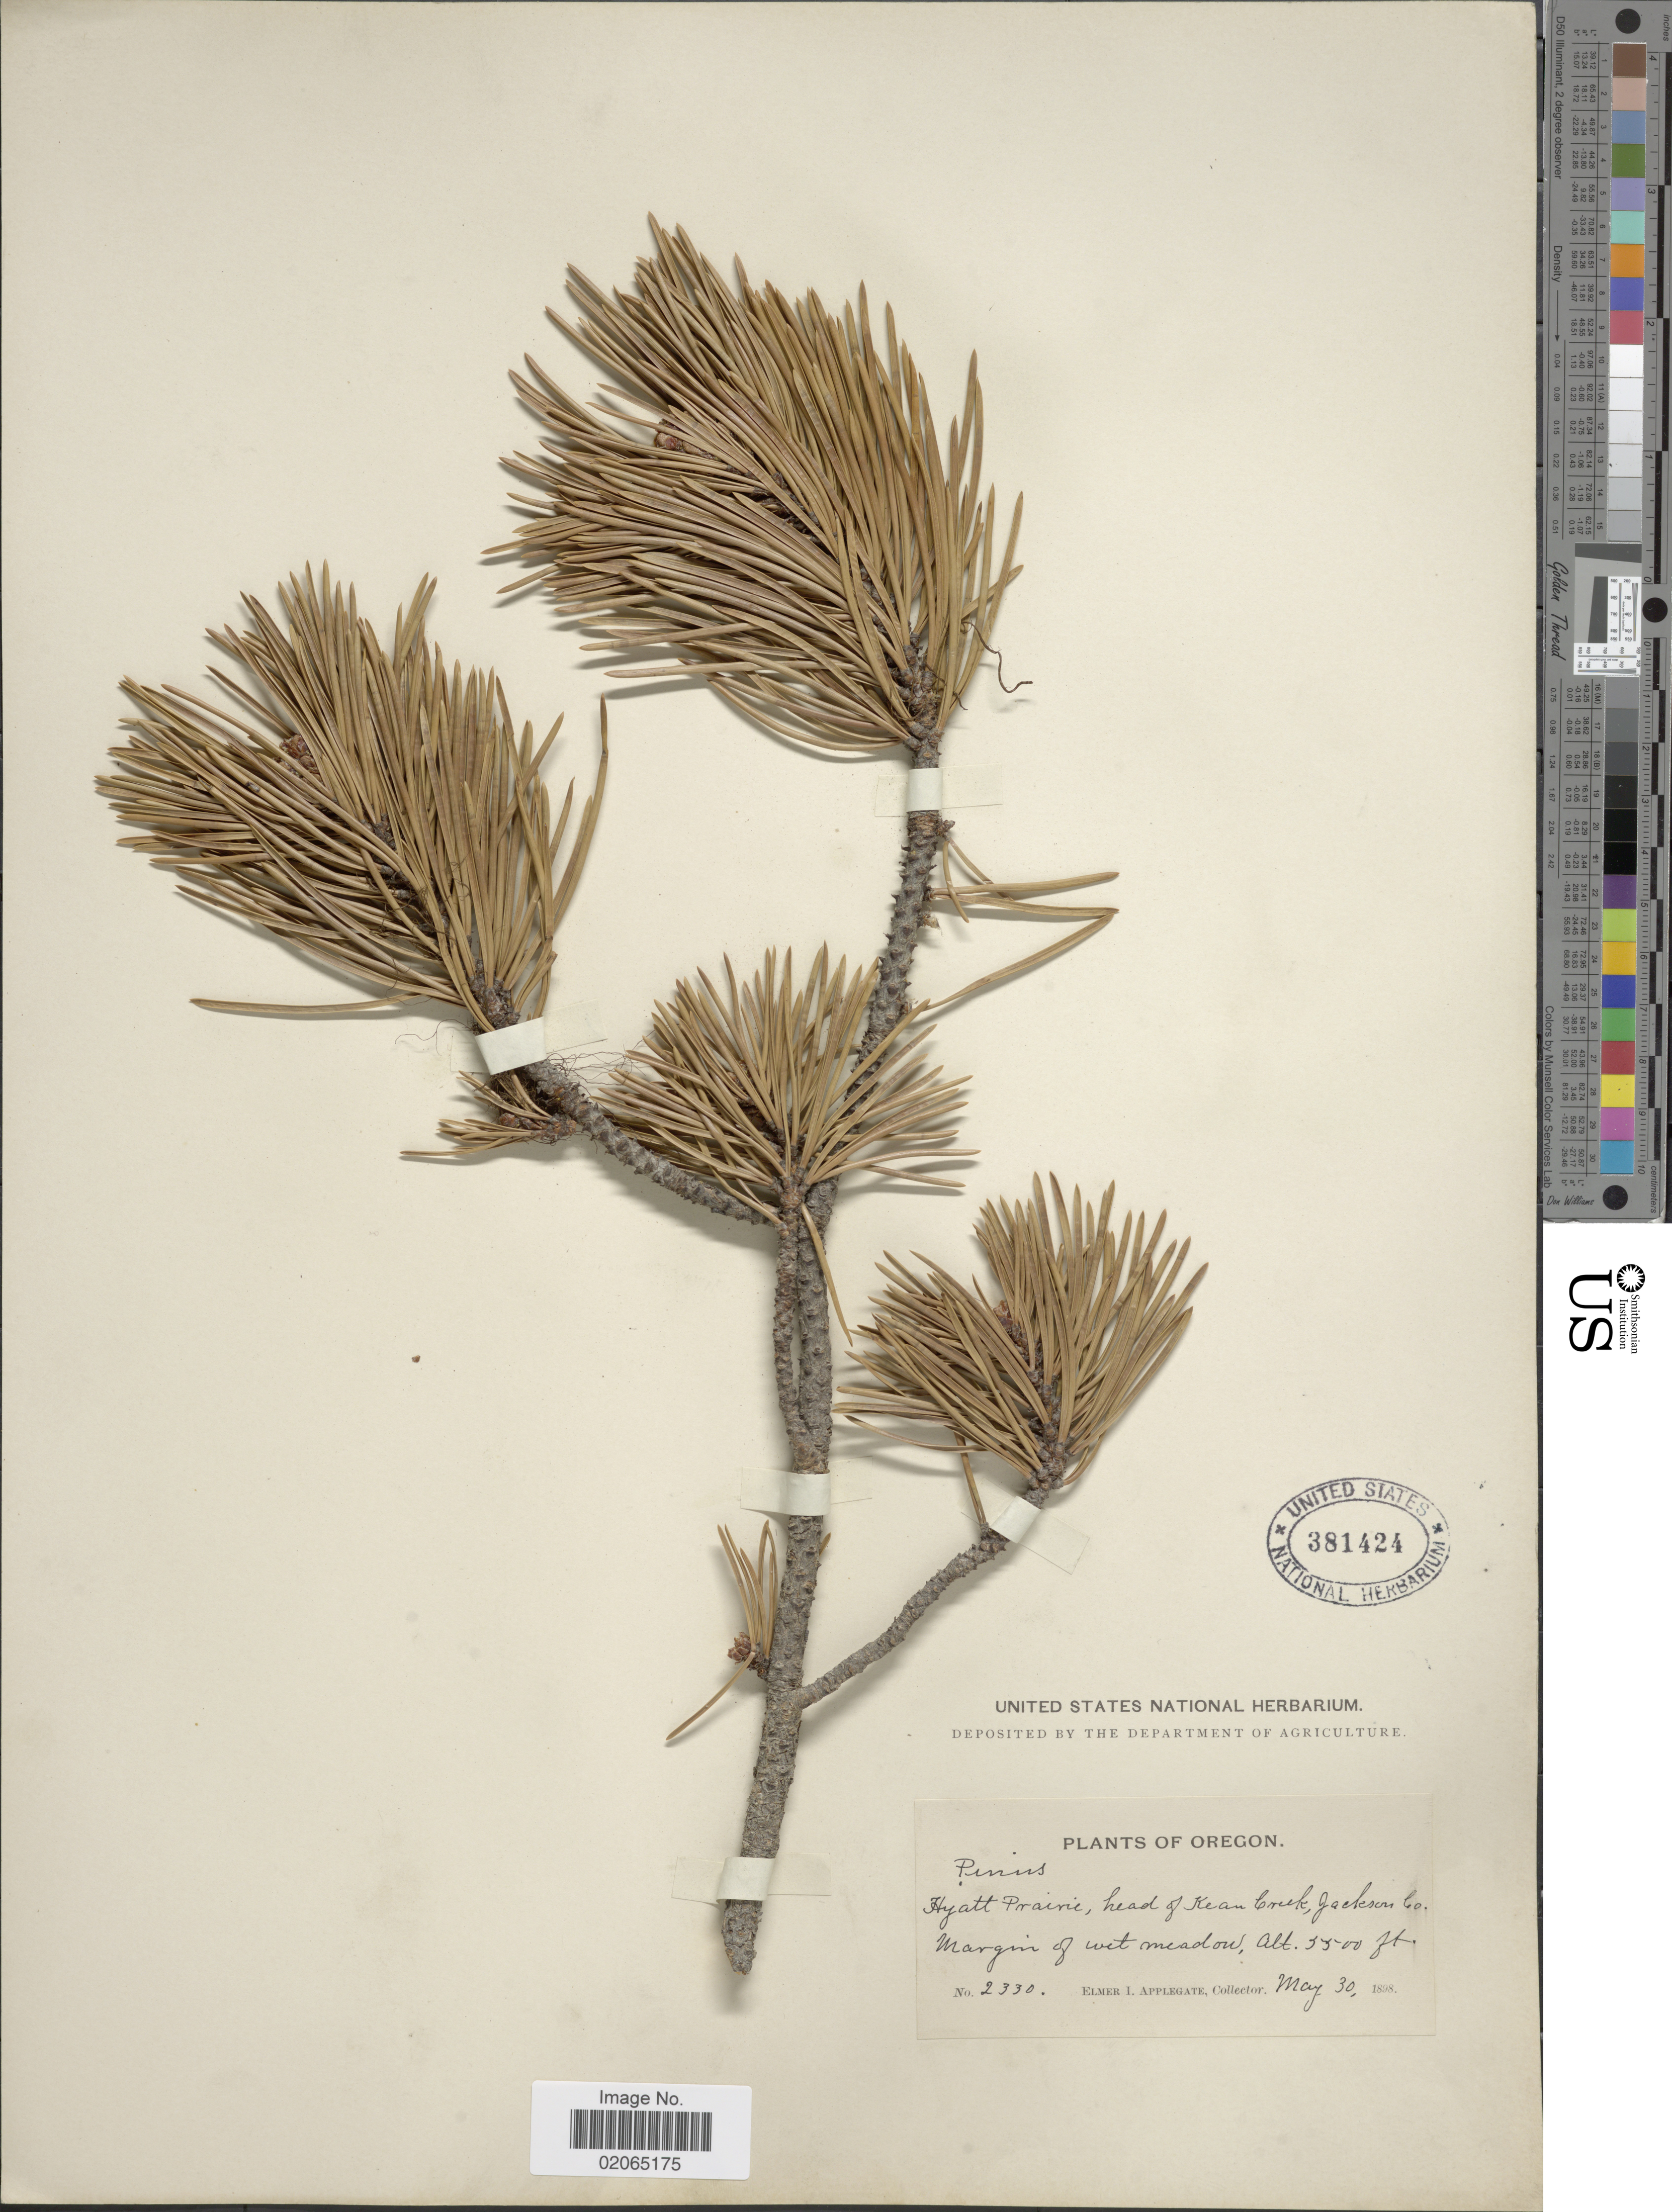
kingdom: Plantae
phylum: Tracheophyta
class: Pinopsida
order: Pinales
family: Pinaceae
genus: Pinus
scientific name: Pinus sp.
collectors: E. I. Applegate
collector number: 2330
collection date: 1898-05-30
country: United States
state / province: Oregon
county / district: Jackson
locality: Hyatt prairie, head of Kean Creek, jackson Co. Margin of wet meadow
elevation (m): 1676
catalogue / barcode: US 381424